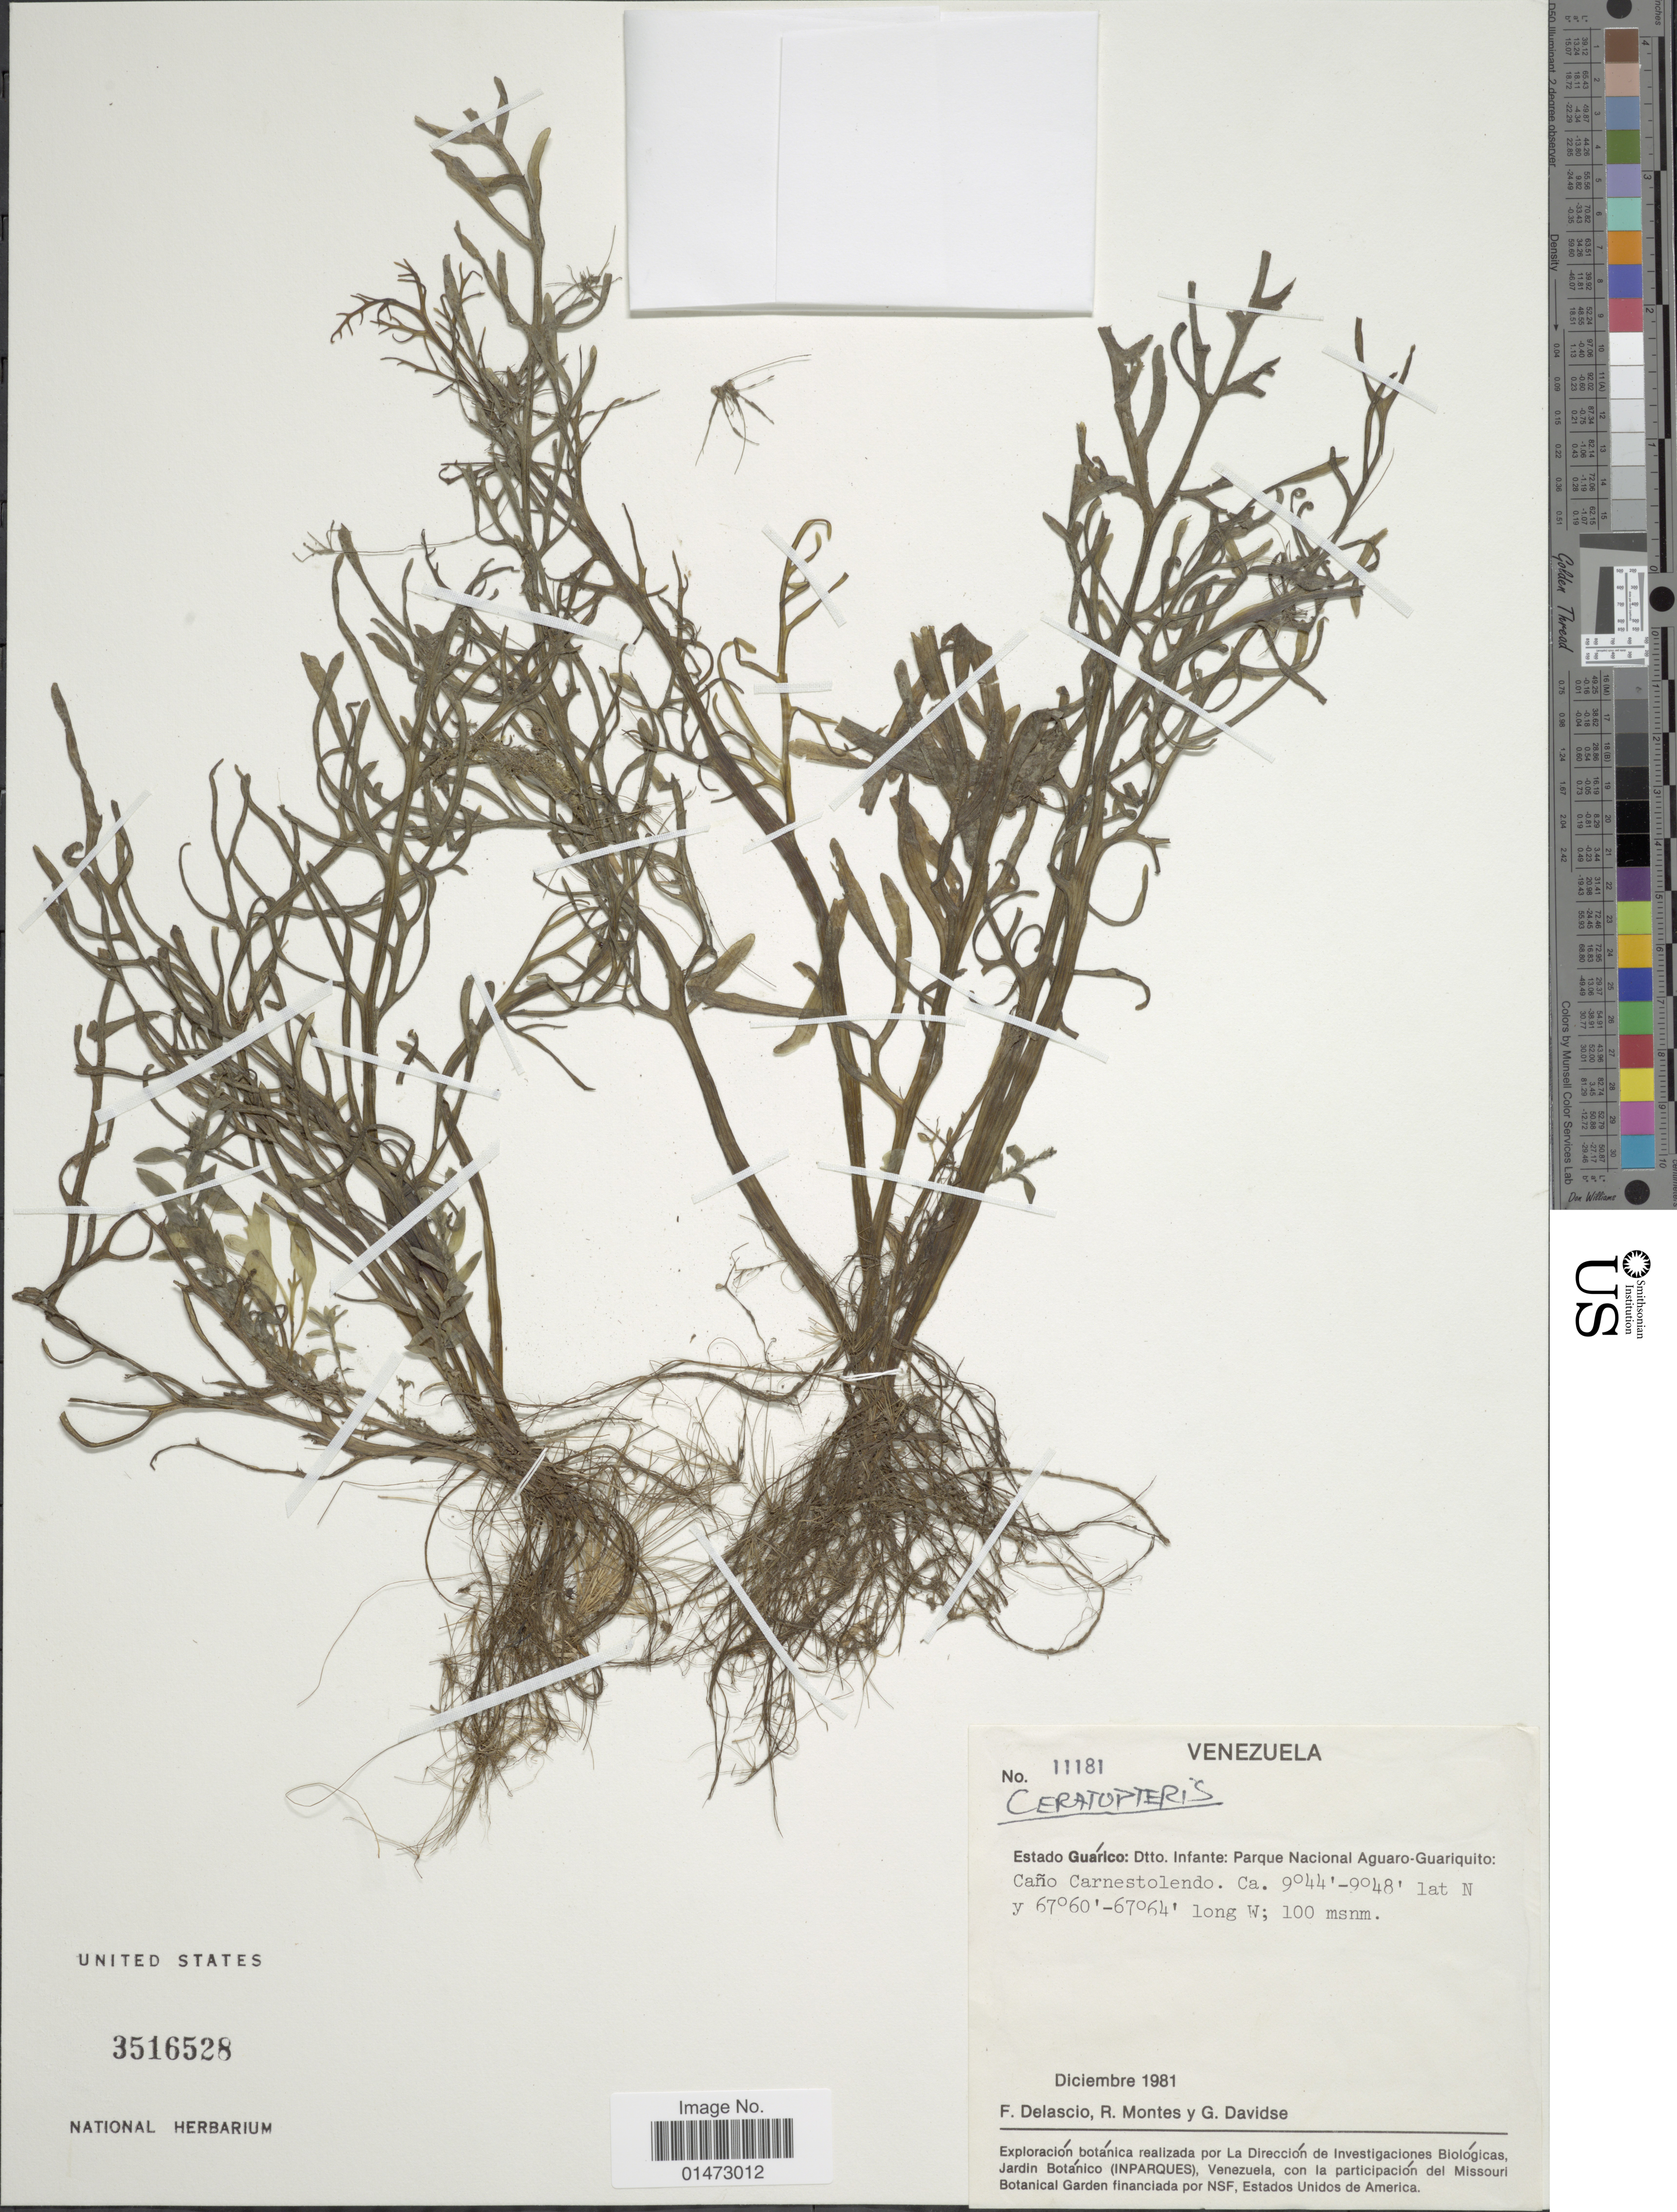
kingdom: Plantae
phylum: Tracheophyta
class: Polypodiopsida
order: Polypodiales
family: Pteridaceae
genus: Ceratopteris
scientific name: Ceratopteris thalictroides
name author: (L.) Brongn.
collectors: F. Delascio C., R. Montes & G. Davidse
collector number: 11181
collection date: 1981-12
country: Venezuela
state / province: Guarico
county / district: Leonardo Infante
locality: Dtto. Infante: Parque Nacional Aguaro-Guariquito: Caño Carnestolendo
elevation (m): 100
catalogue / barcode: US 3516528